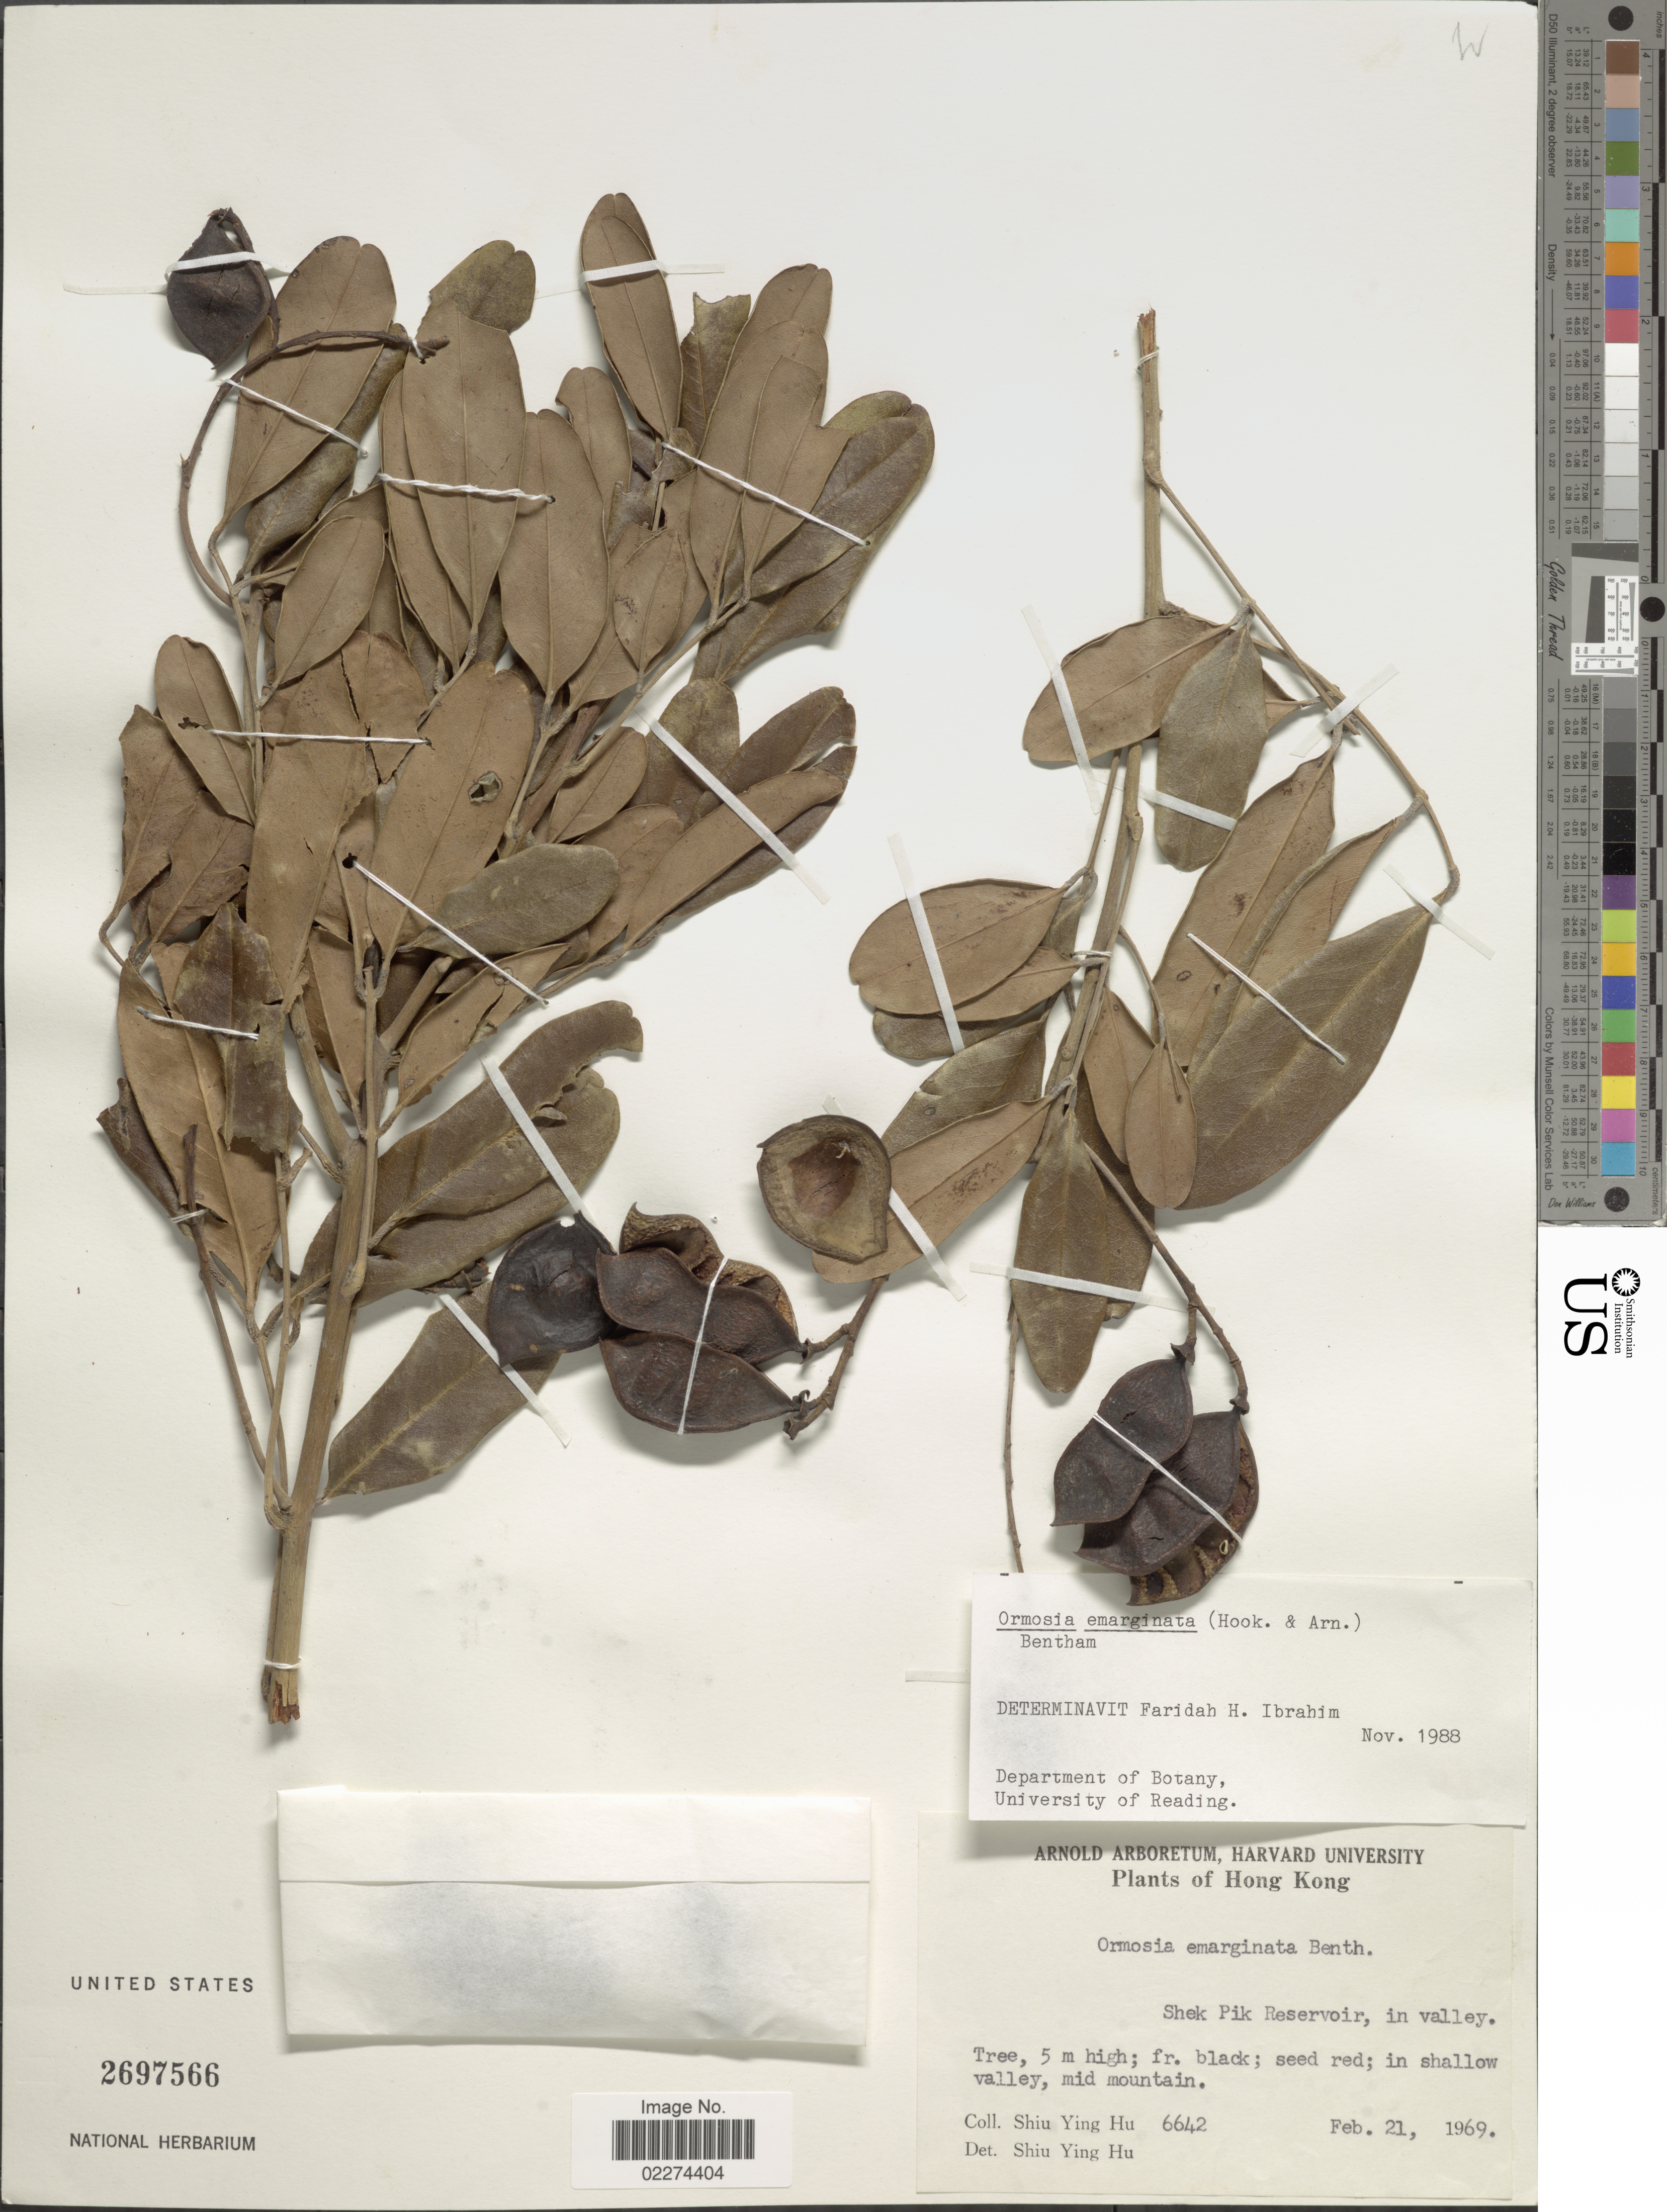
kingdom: Plantae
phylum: Tracheophyta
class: Magnoliopsida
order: Fabales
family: Fabaceae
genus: Ormosia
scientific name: Ormosia emarginata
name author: (Hook. & Arn.) Benth.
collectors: S. Y. Hu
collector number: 6642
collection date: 1969-02-21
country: China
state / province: Hong Kong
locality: Shek Pik Reservoir, in valley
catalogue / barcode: US 2697566